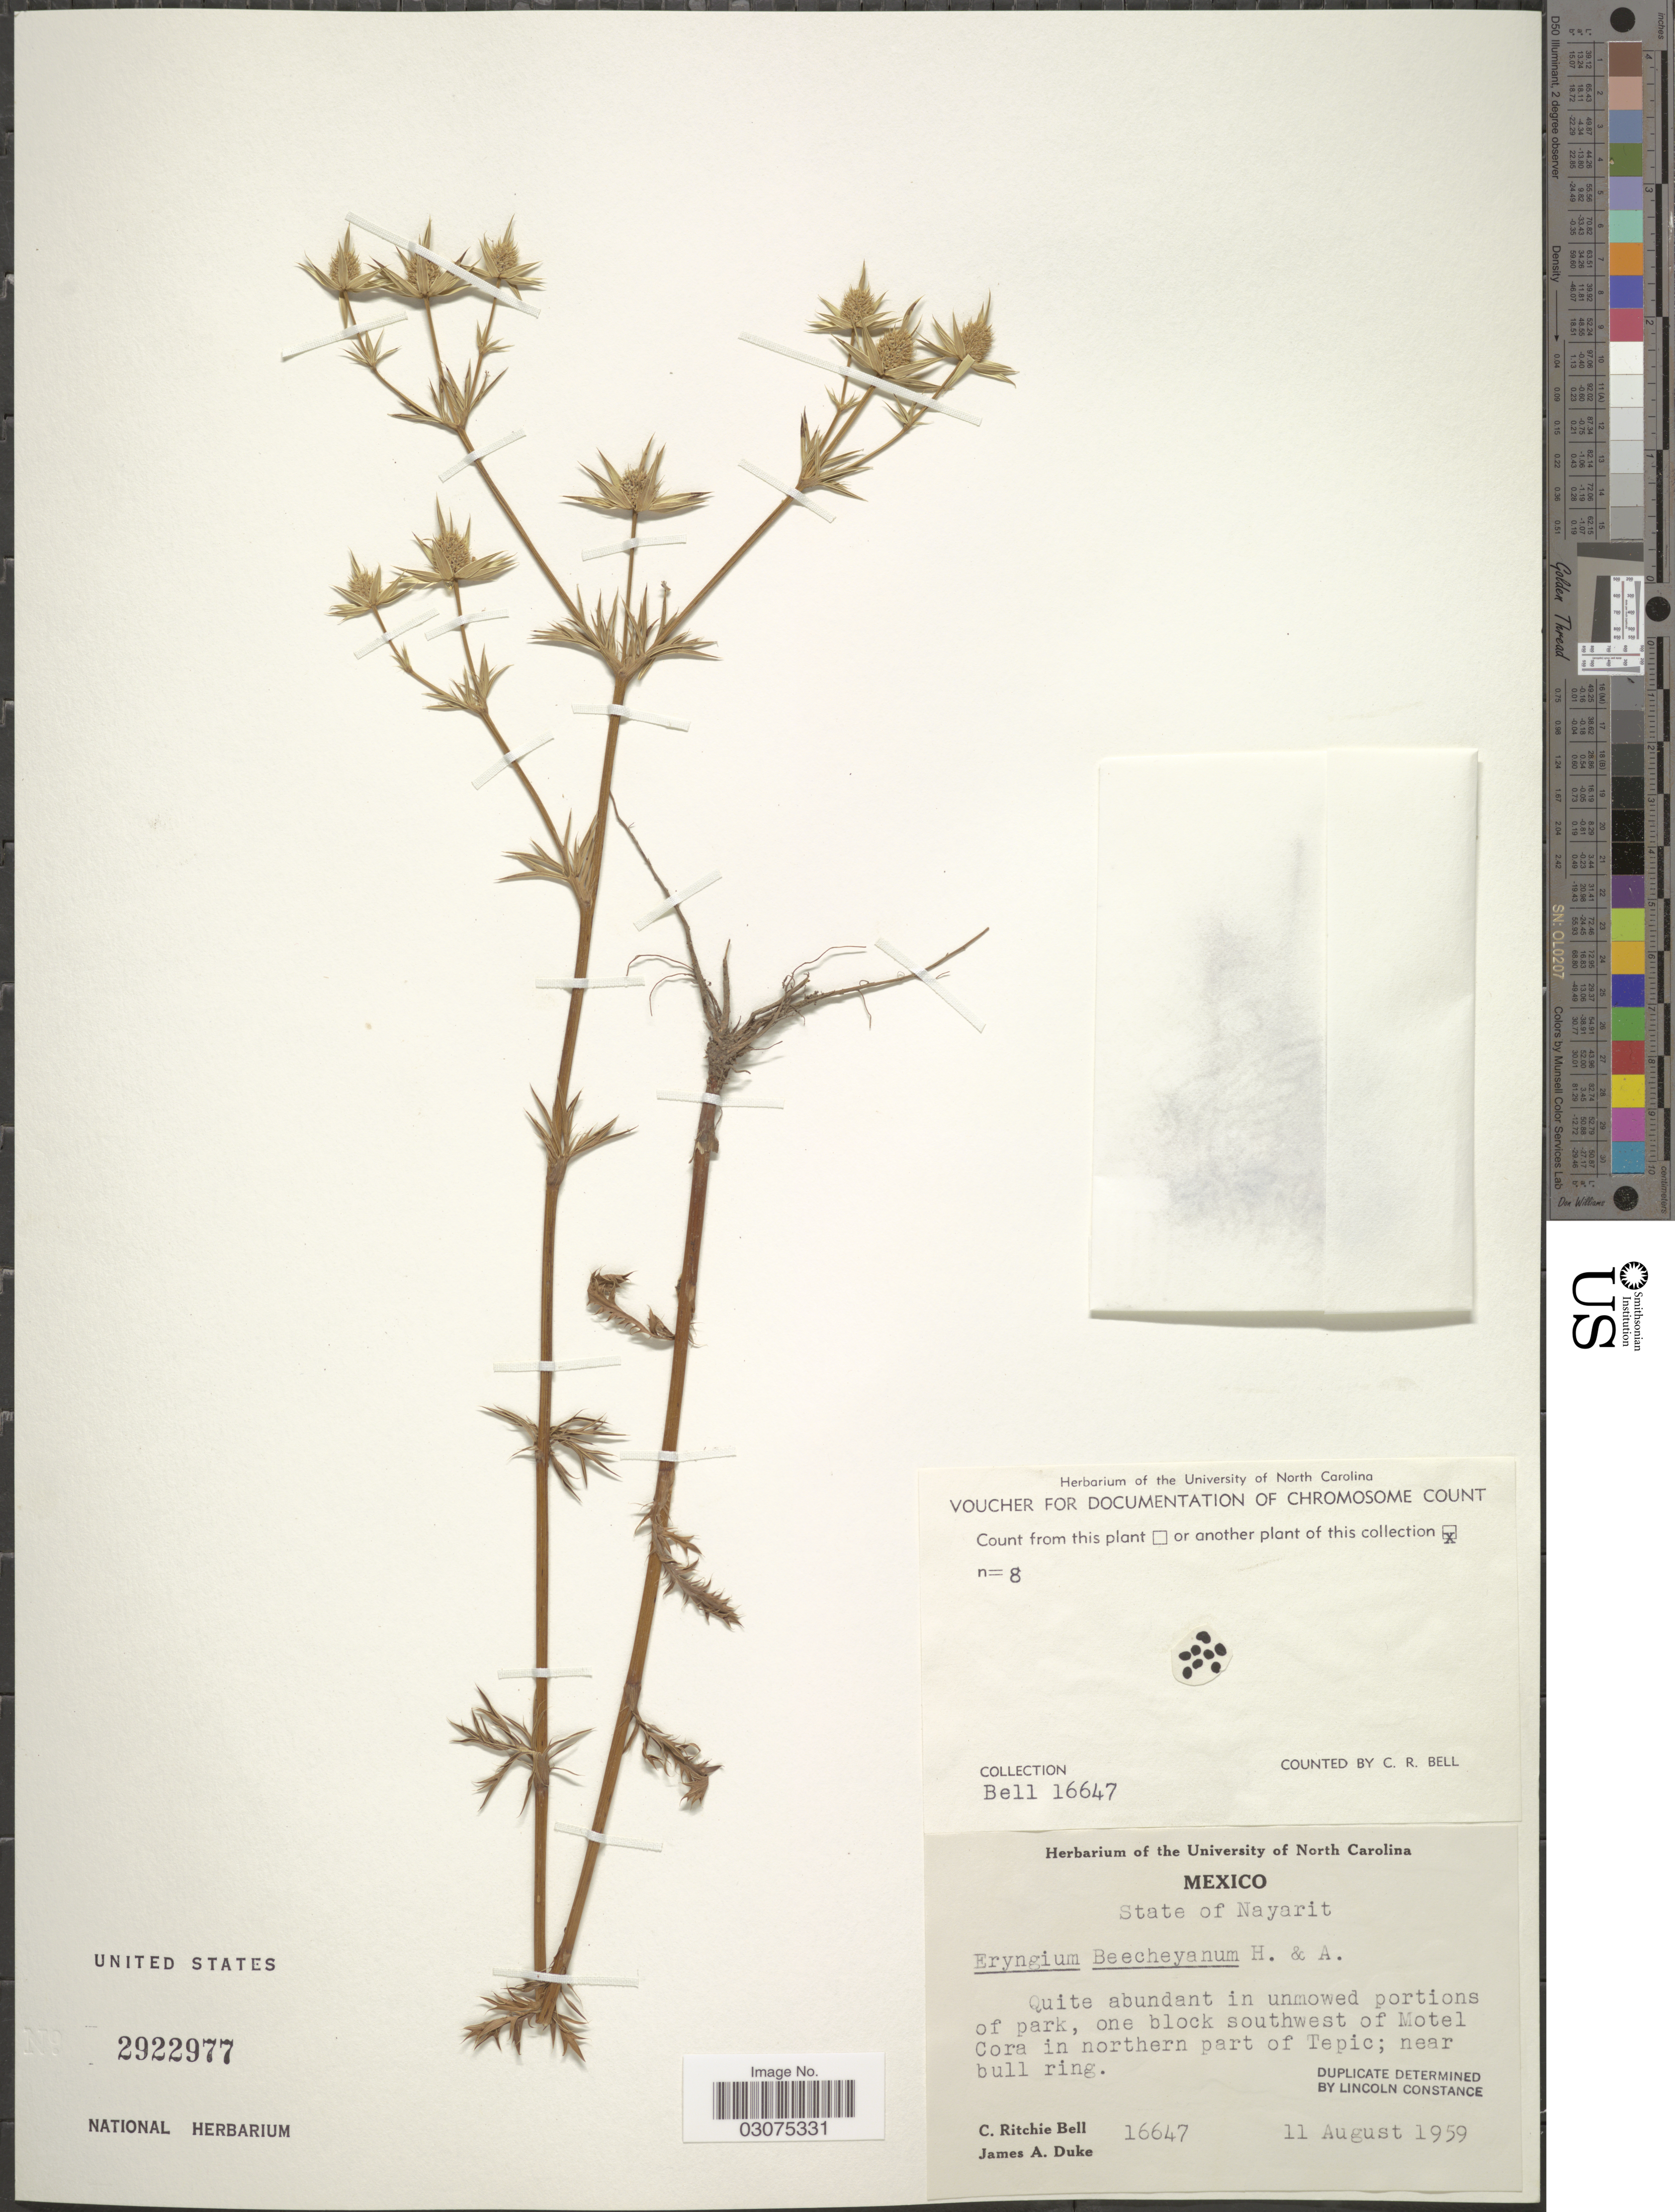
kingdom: Plantae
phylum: Tracheophyta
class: Magnoliopsida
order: Apiales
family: Apiaceae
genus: Eryngium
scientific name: Eryngium beecheyanum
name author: Hook. f. & Arn.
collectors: C. R. Bell & J. A. Duke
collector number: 16647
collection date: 1959-08-11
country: Mexico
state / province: Nayarit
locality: One block southwest of Motel Cora in northern part of Tepic; near bull ring.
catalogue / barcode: US 2922977